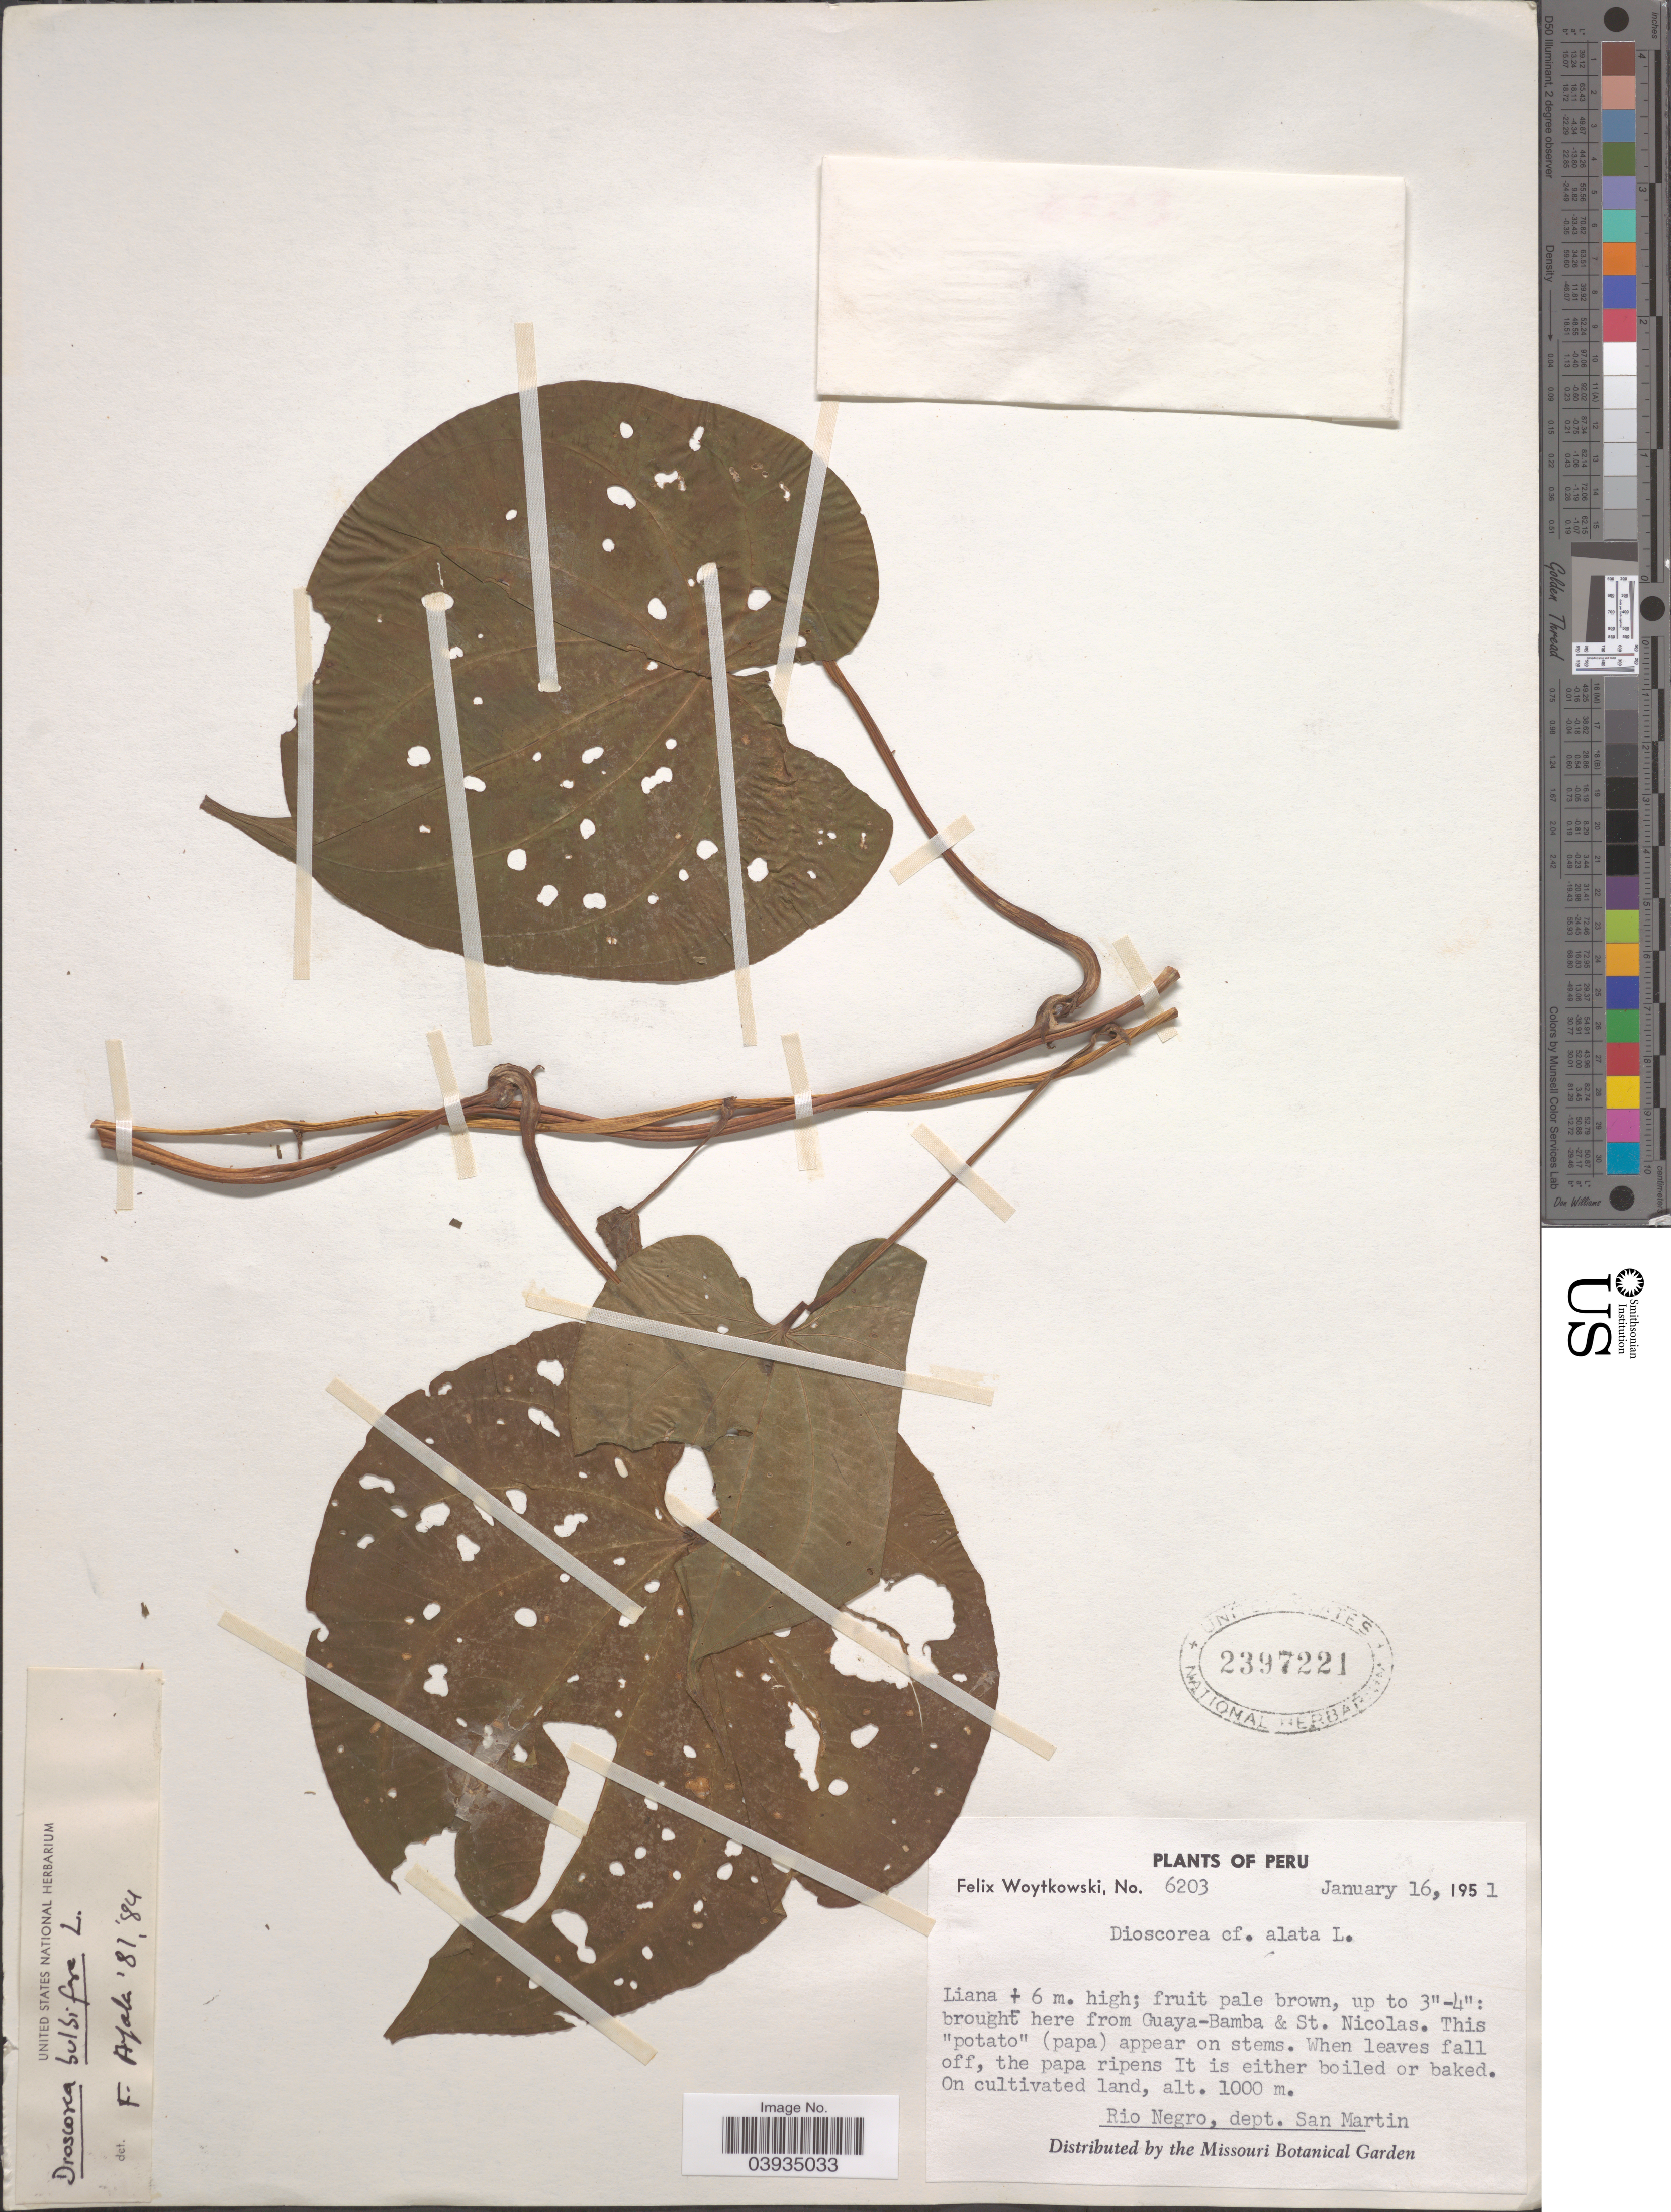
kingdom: Plantae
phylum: Tracheophyta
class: Liliopsida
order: Dioscoreales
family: Dioscoreaceae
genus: Dioscorea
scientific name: Dioscorea bulbifera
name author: L.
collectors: F. Woytkowski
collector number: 6203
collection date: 1951-01-16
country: Peru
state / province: San Martín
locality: Rio Negro, dept. San Martin.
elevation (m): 1000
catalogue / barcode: US 2397221